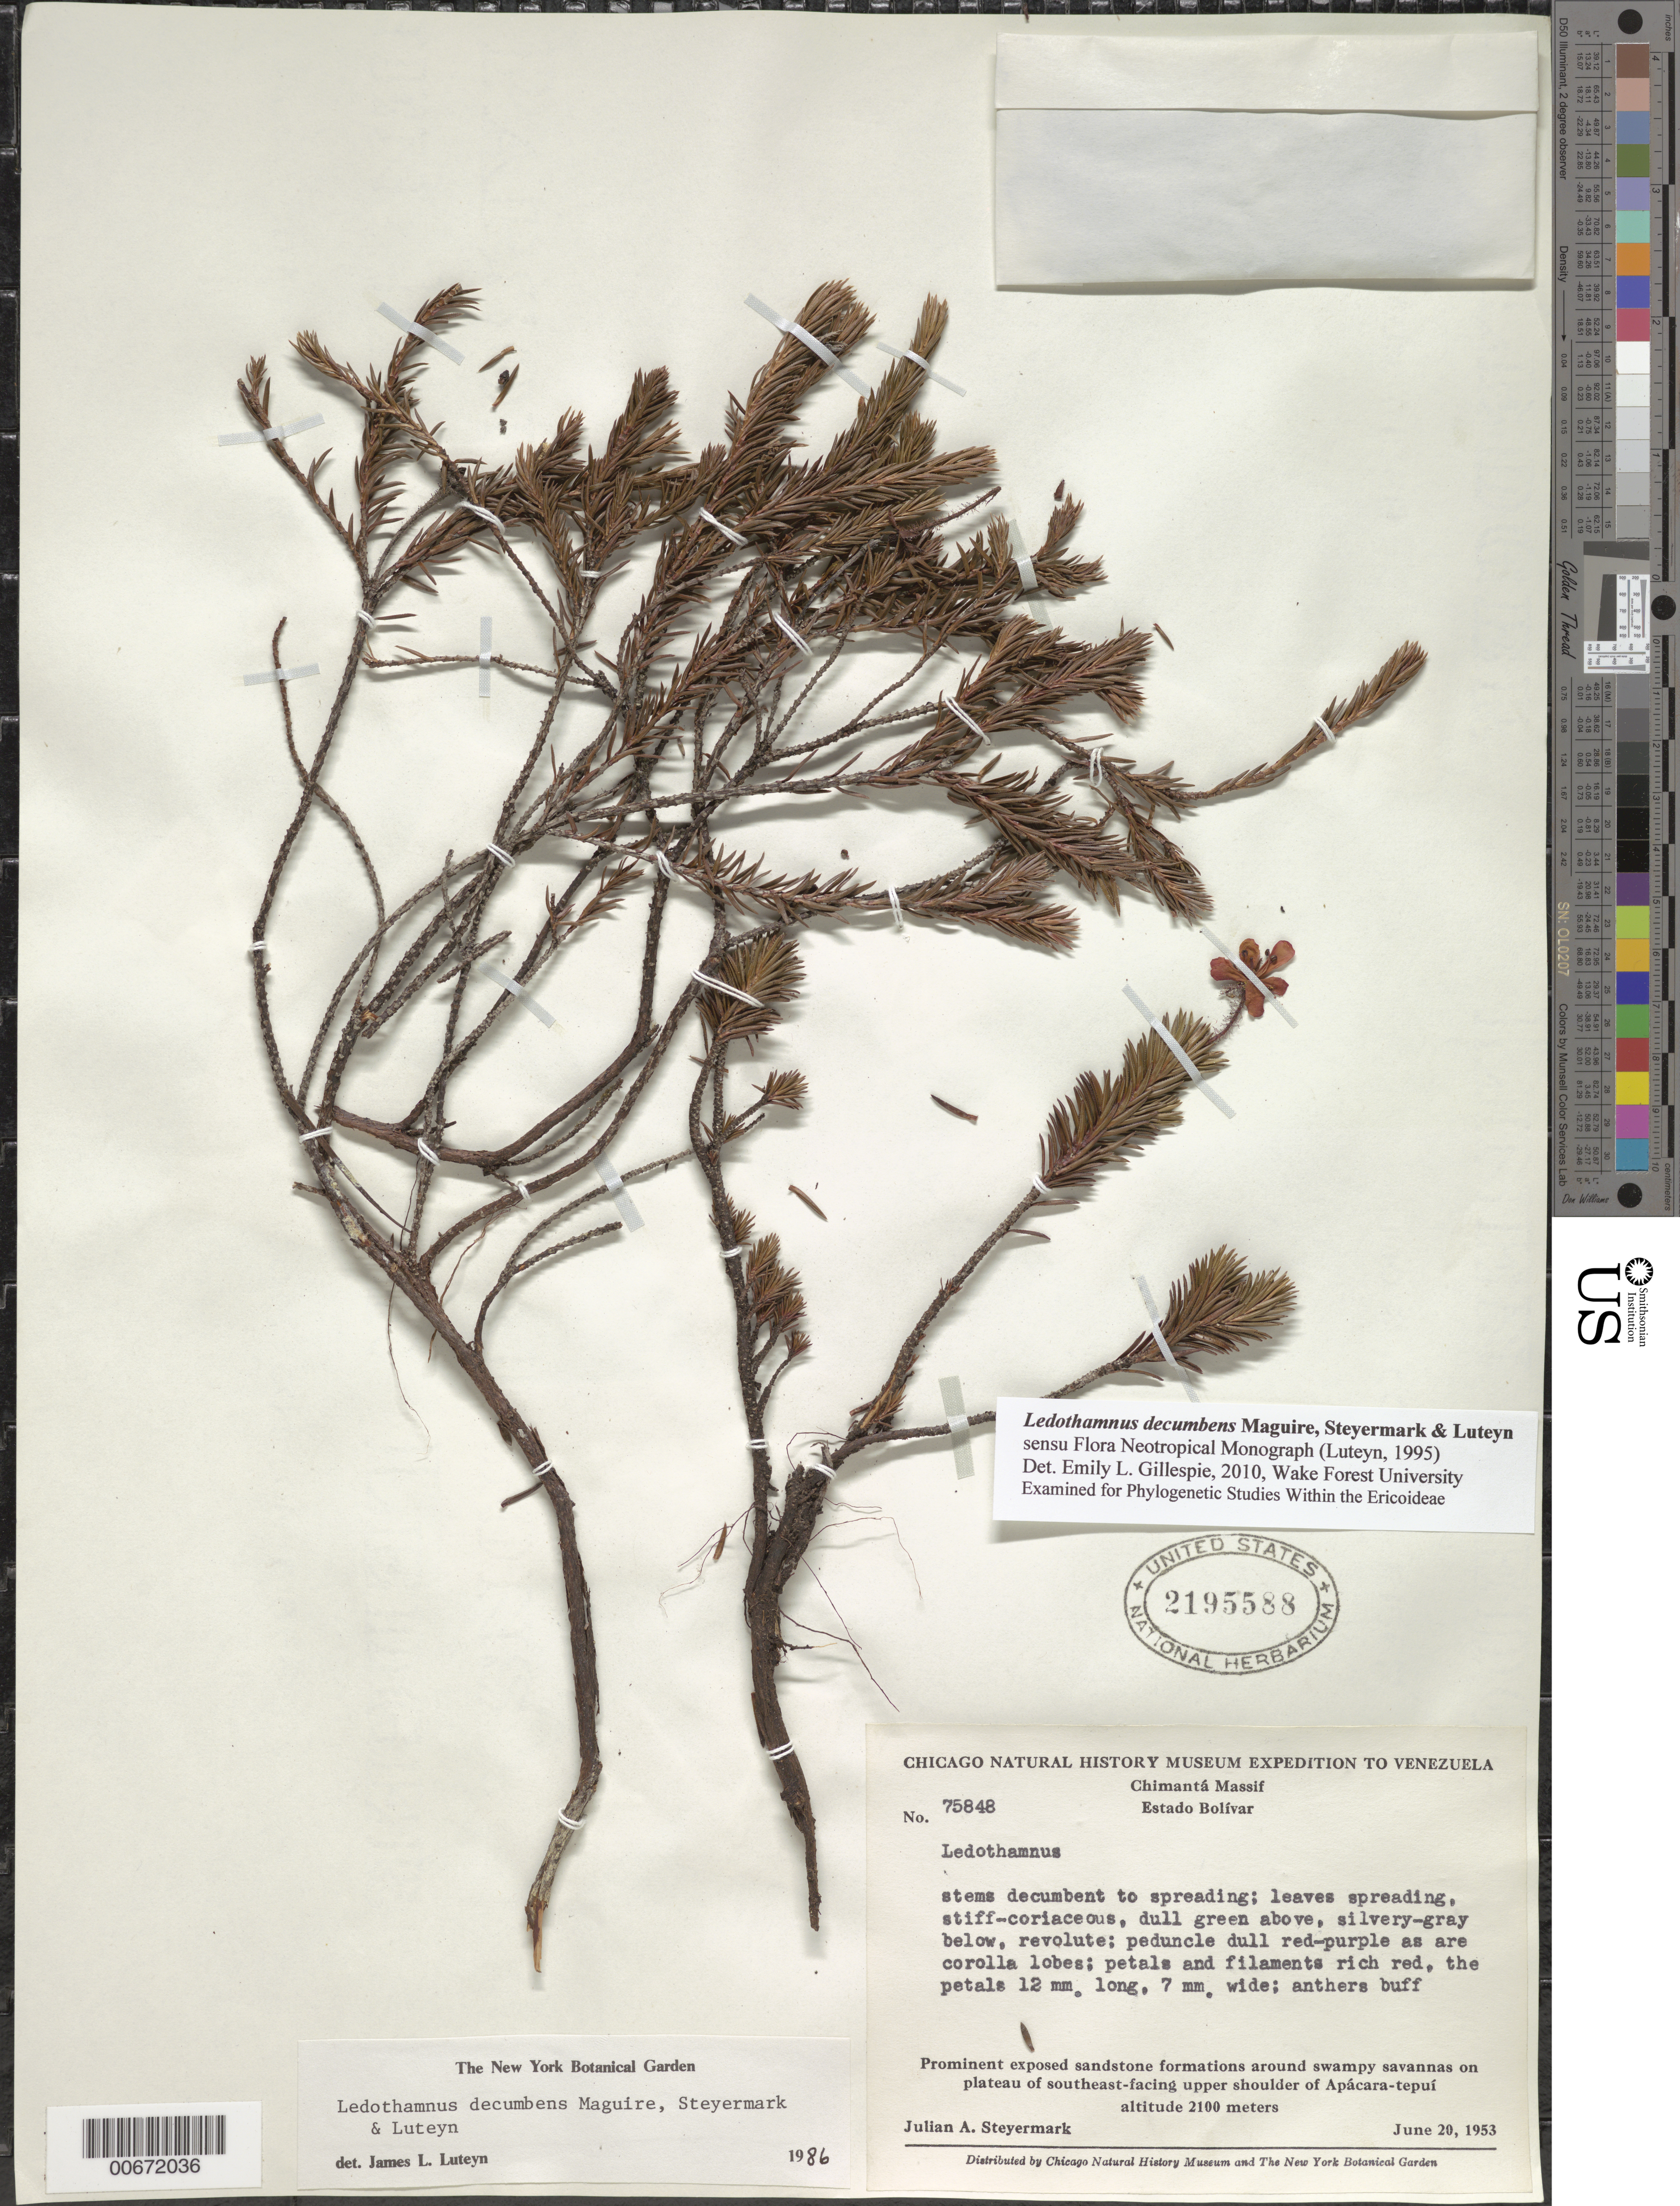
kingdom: Plantae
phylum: Tracheophyta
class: Magnoliopsida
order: Ericales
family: Ericaceae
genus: Ledothamnus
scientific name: Ledothamnus decumbens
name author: Maguire et al.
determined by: Luteyn, J. L.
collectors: J. Steyermark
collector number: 75848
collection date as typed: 20-Jun-53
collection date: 1953-06-20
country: Venezuela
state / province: Bolívar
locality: Chimantá Massif, Apácara-tepuí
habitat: Exposed sandstone formations around swampy savannas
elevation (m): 2100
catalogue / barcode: US 2195588